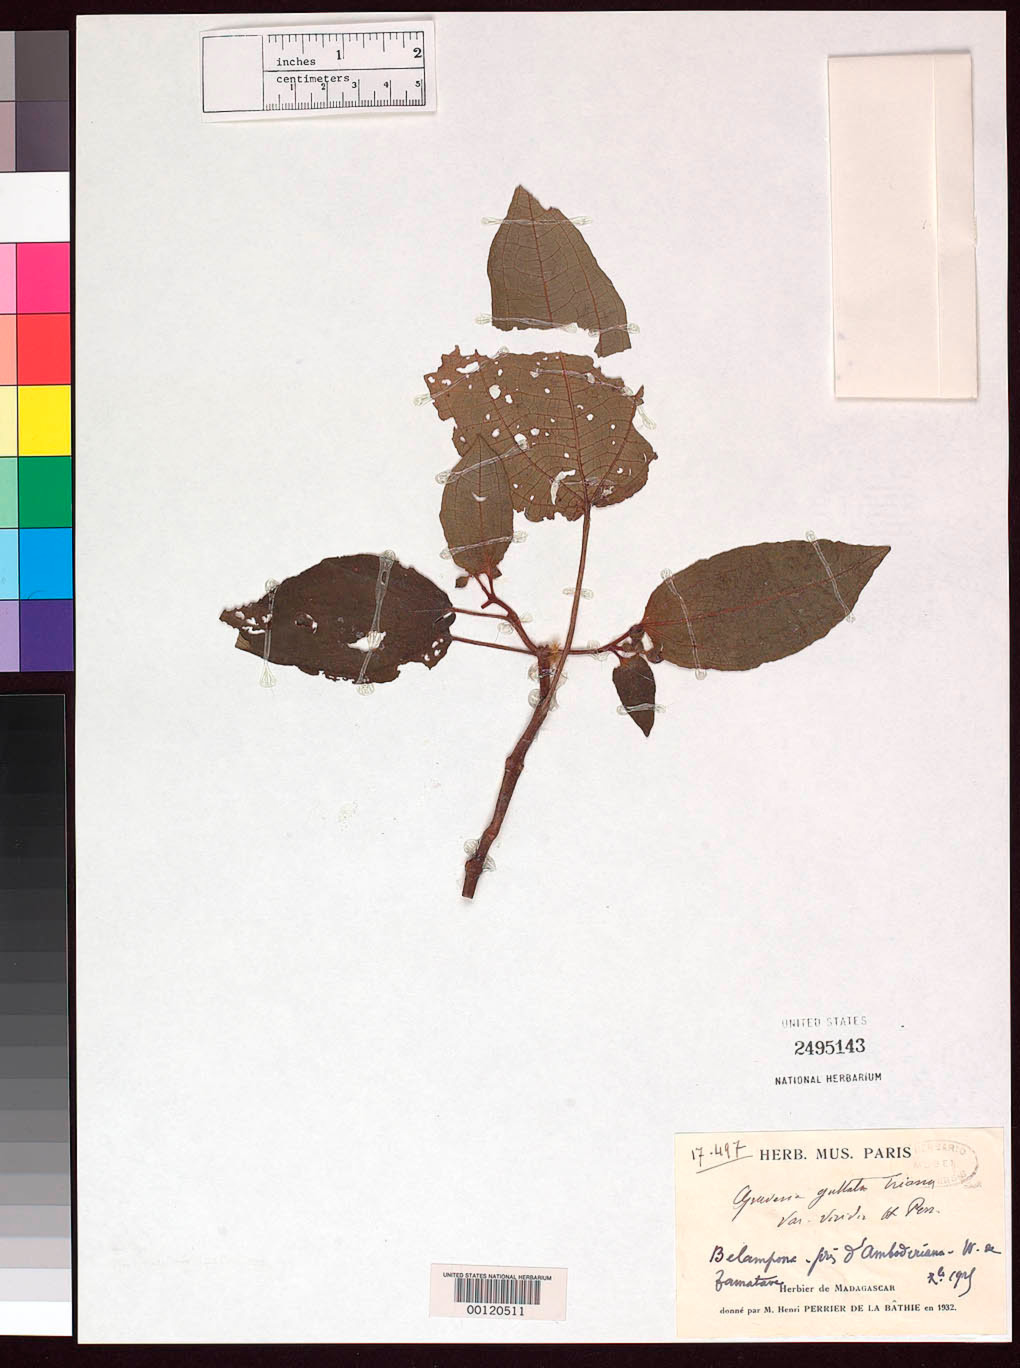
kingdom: Plantae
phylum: Tracheophyta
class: Magnoliopsida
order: Myrtales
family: Melastomataceae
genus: Gravesia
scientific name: Gravesia guttata var. viridis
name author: H. Perrier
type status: Isotype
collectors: H. Perrier de la Bâthie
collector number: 17497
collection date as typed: Dec 1928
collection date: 1928-12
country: Madagascar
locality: Belampone.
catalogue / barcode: US 2495143